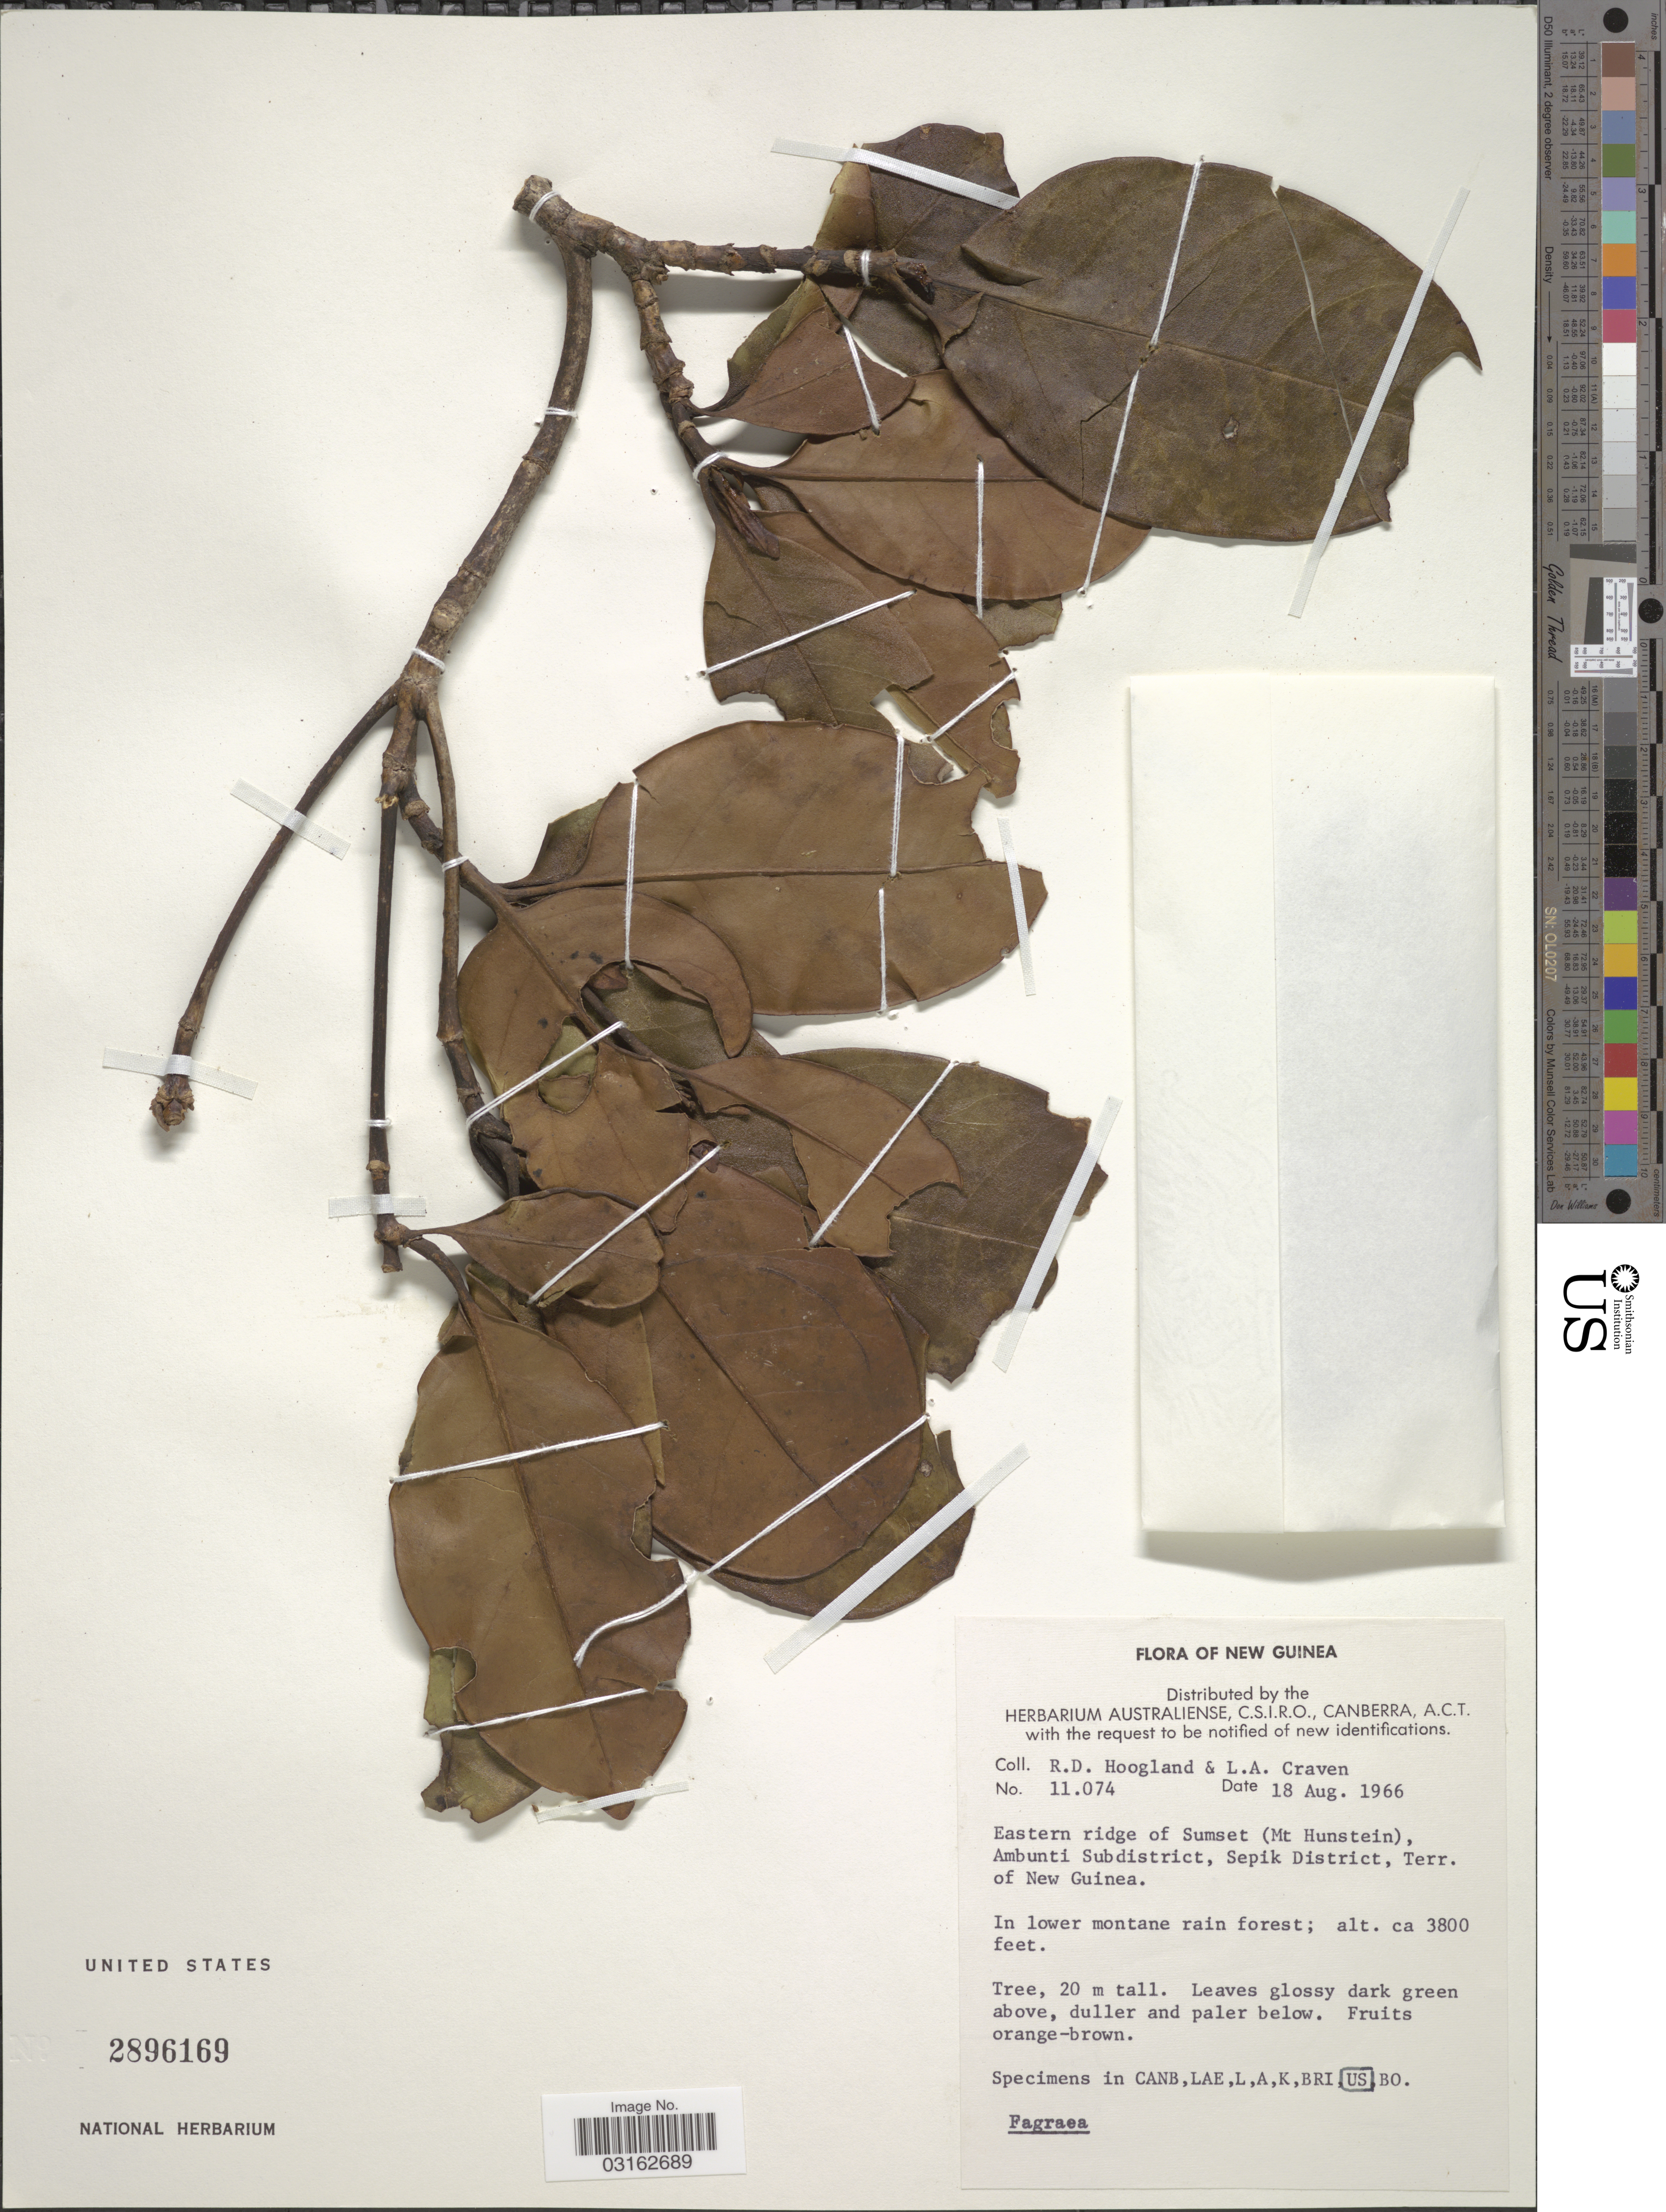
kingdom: Plantae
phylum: Tracheophyta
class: Magnoliopsida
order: Gentianales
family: Gentianaceae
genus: Fagraea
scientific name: Fagraea sp.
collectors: R. D. Hoogland & L. A. Craven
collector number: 11074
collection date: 1966-08-18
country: Papua New Guinea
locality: New Guinea, Eastern ridge of Sumset (Mt Hunstein), Ambunti Subdistrict, Sepik District, Terr. of New Guinea.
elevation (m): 1158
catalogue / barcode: US 2896169